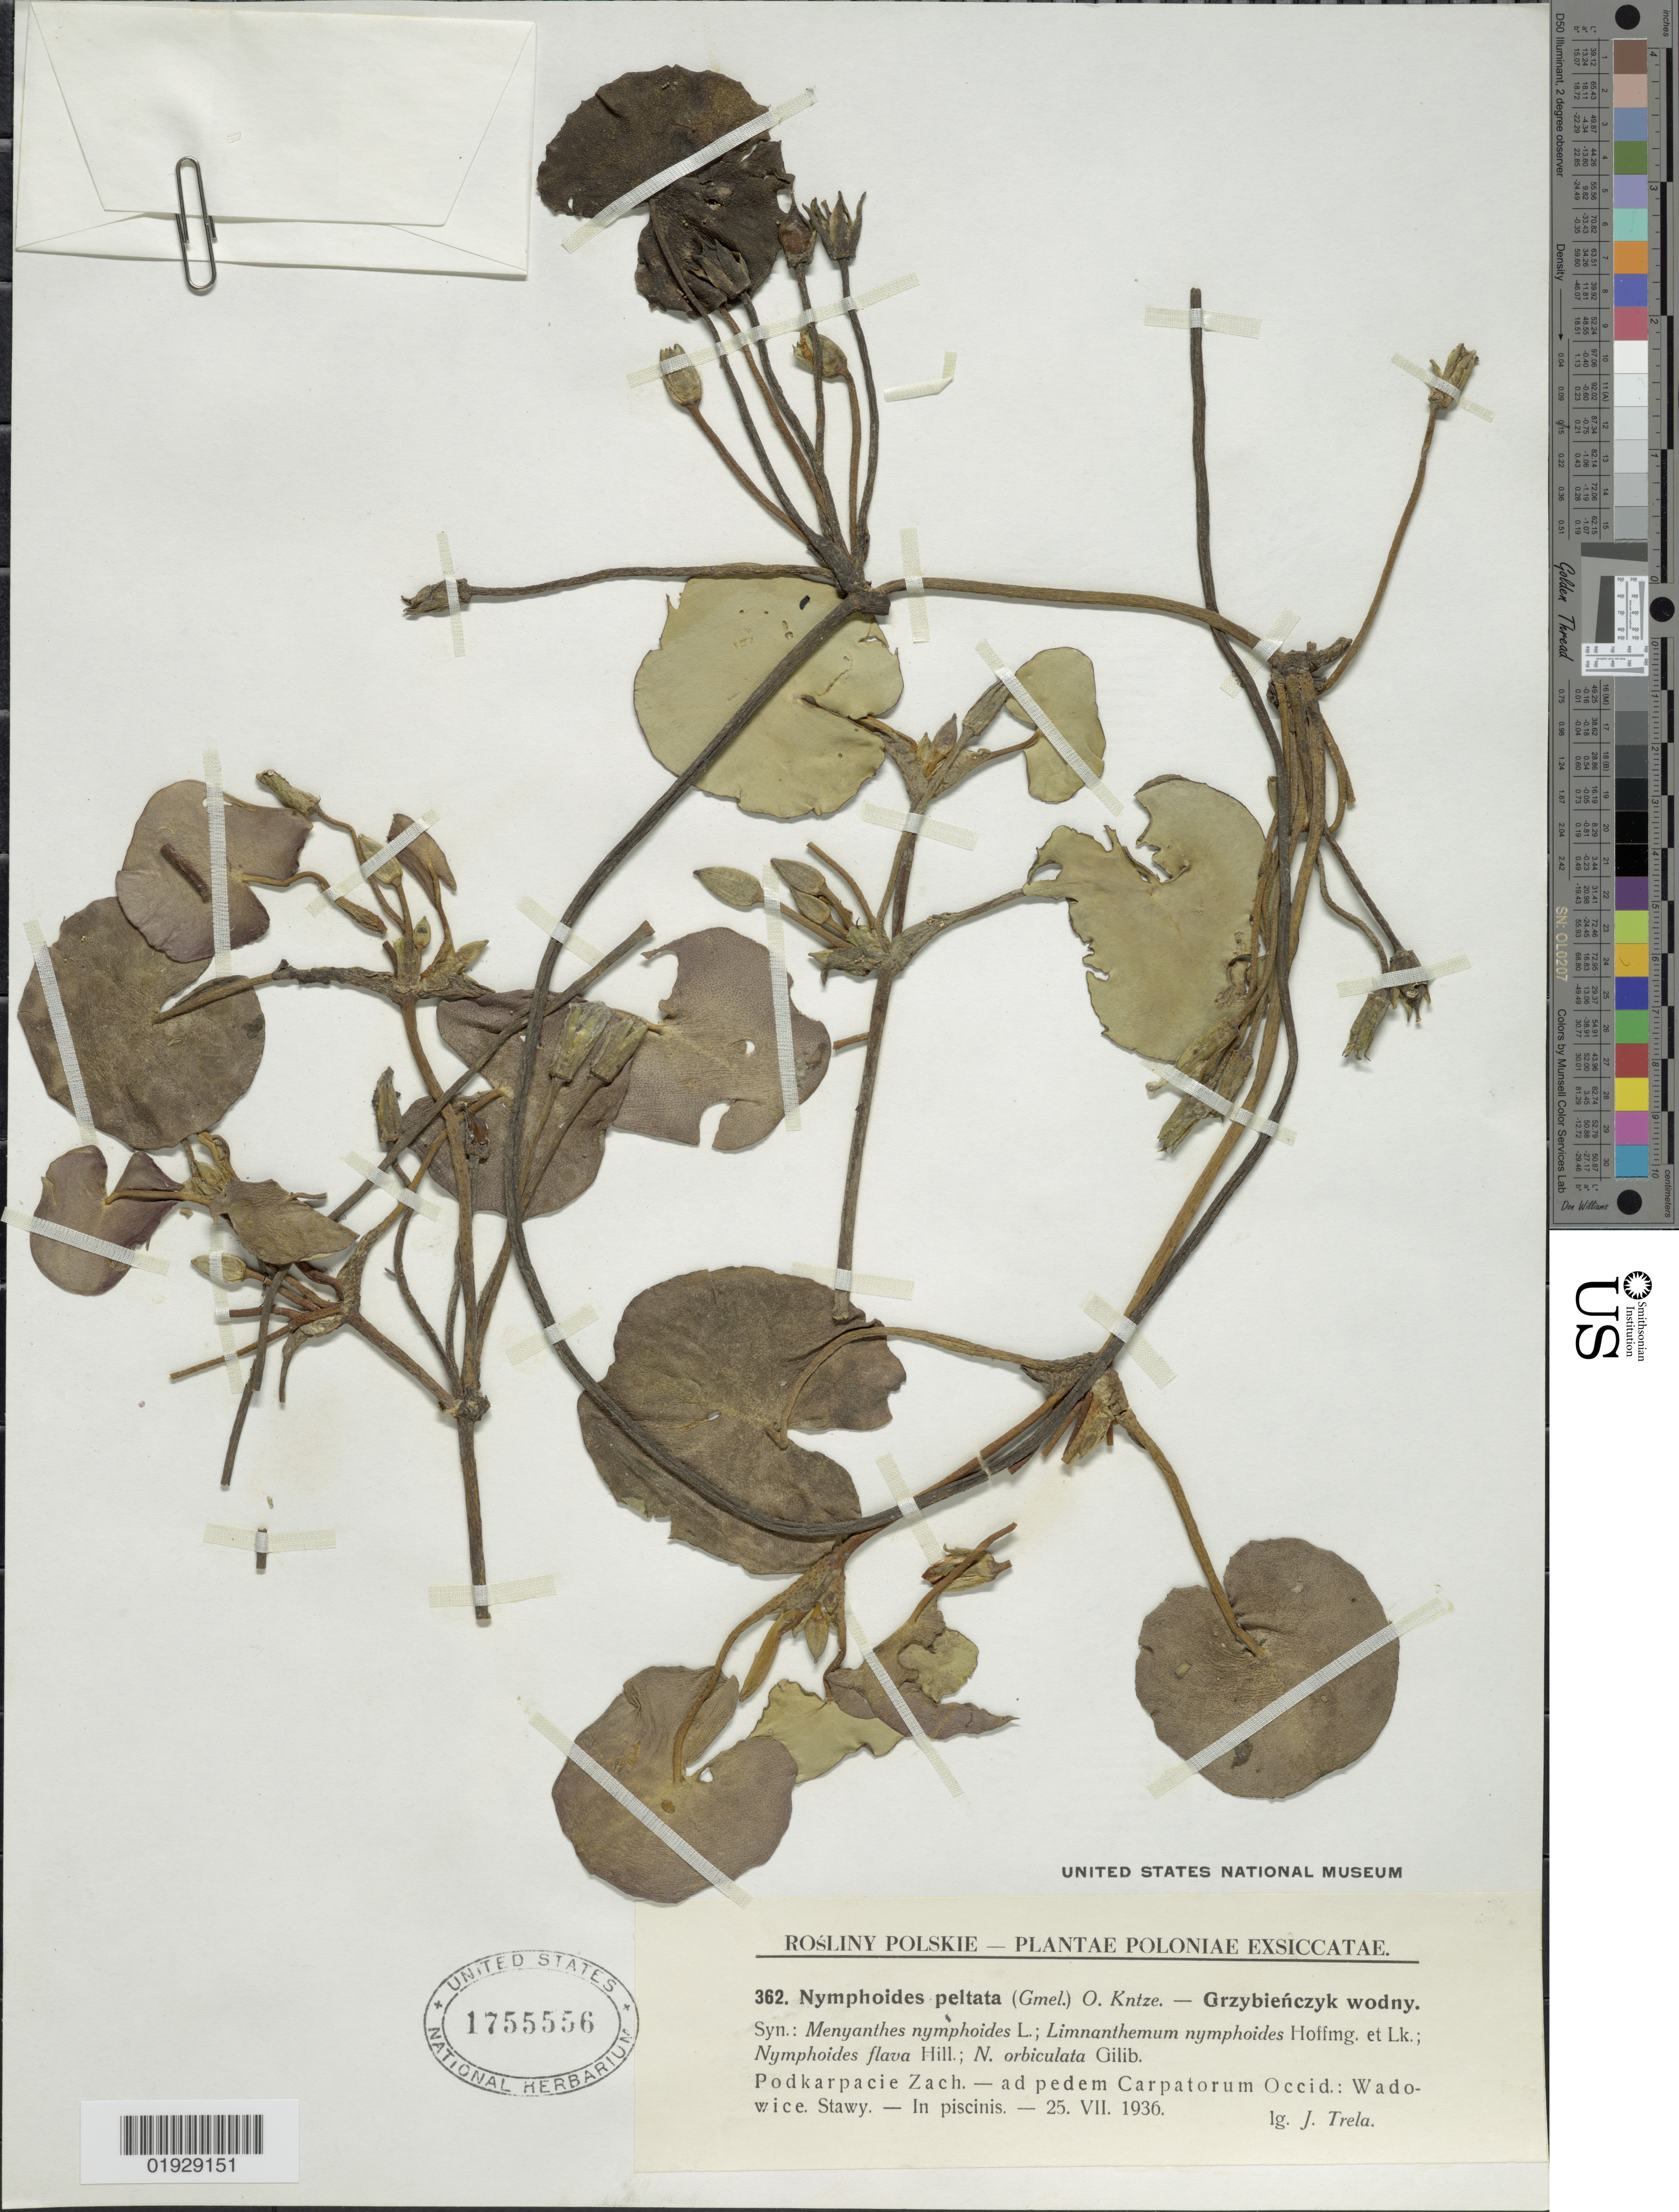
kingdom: Plantae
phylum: Tracheophyta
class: Magnoliopsida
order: Asterales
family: Menyanthaceae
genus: Nymphoides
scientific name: Nymphoides peltata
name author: (J.F. Gmel.) Britton & Rendle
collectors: J. Trela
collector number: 362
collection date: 1936-07-25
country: Poland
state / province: Podkarpackie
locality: Podkarpacie Zach. - ad pedem Carpatorum Occid.: Wadowice. Stawy. - In piscinis.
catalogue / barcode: US 1755556